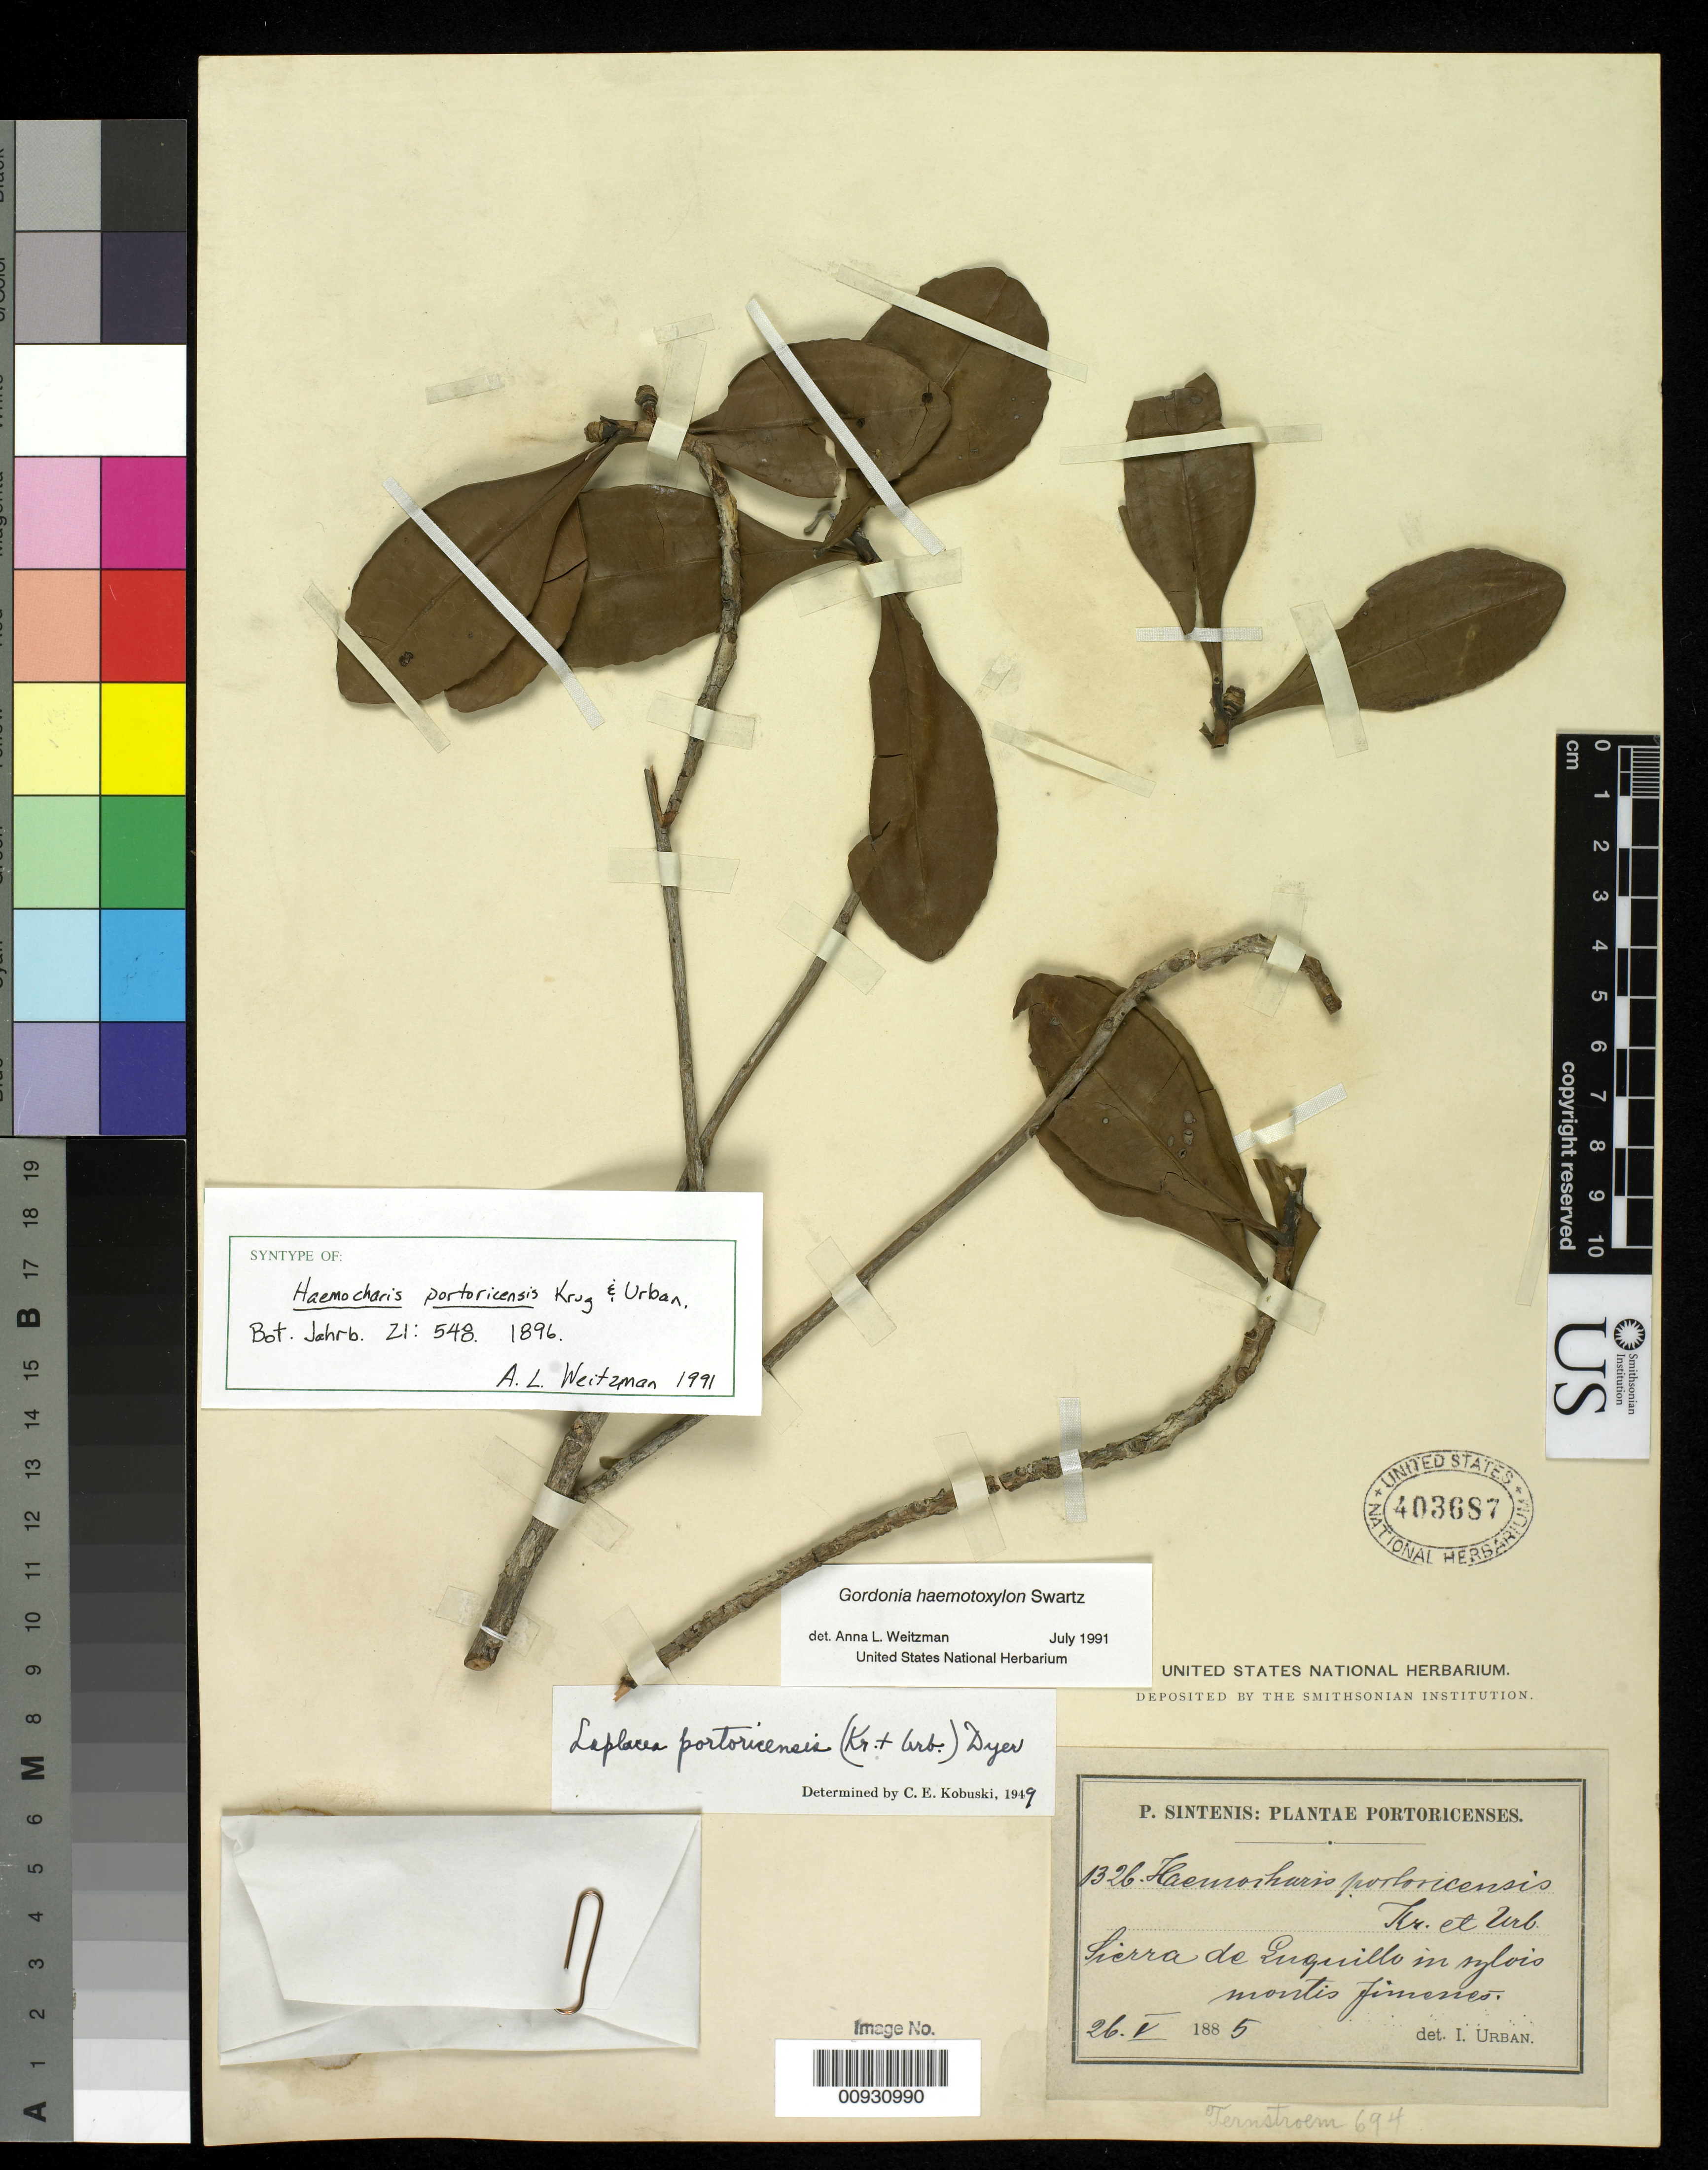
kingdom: Plantae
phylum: Tracheophyta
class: Magnoliopsida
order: Ericales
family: Theaceae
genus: Haemocharis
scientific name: Haemocharis portoricensis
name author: Krug & Urb.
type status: Syntype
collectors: P. Sintenis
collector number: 1326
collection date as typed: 26 May 1885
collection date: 1885-05-26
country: Puerto Rico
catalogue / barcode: US 403687